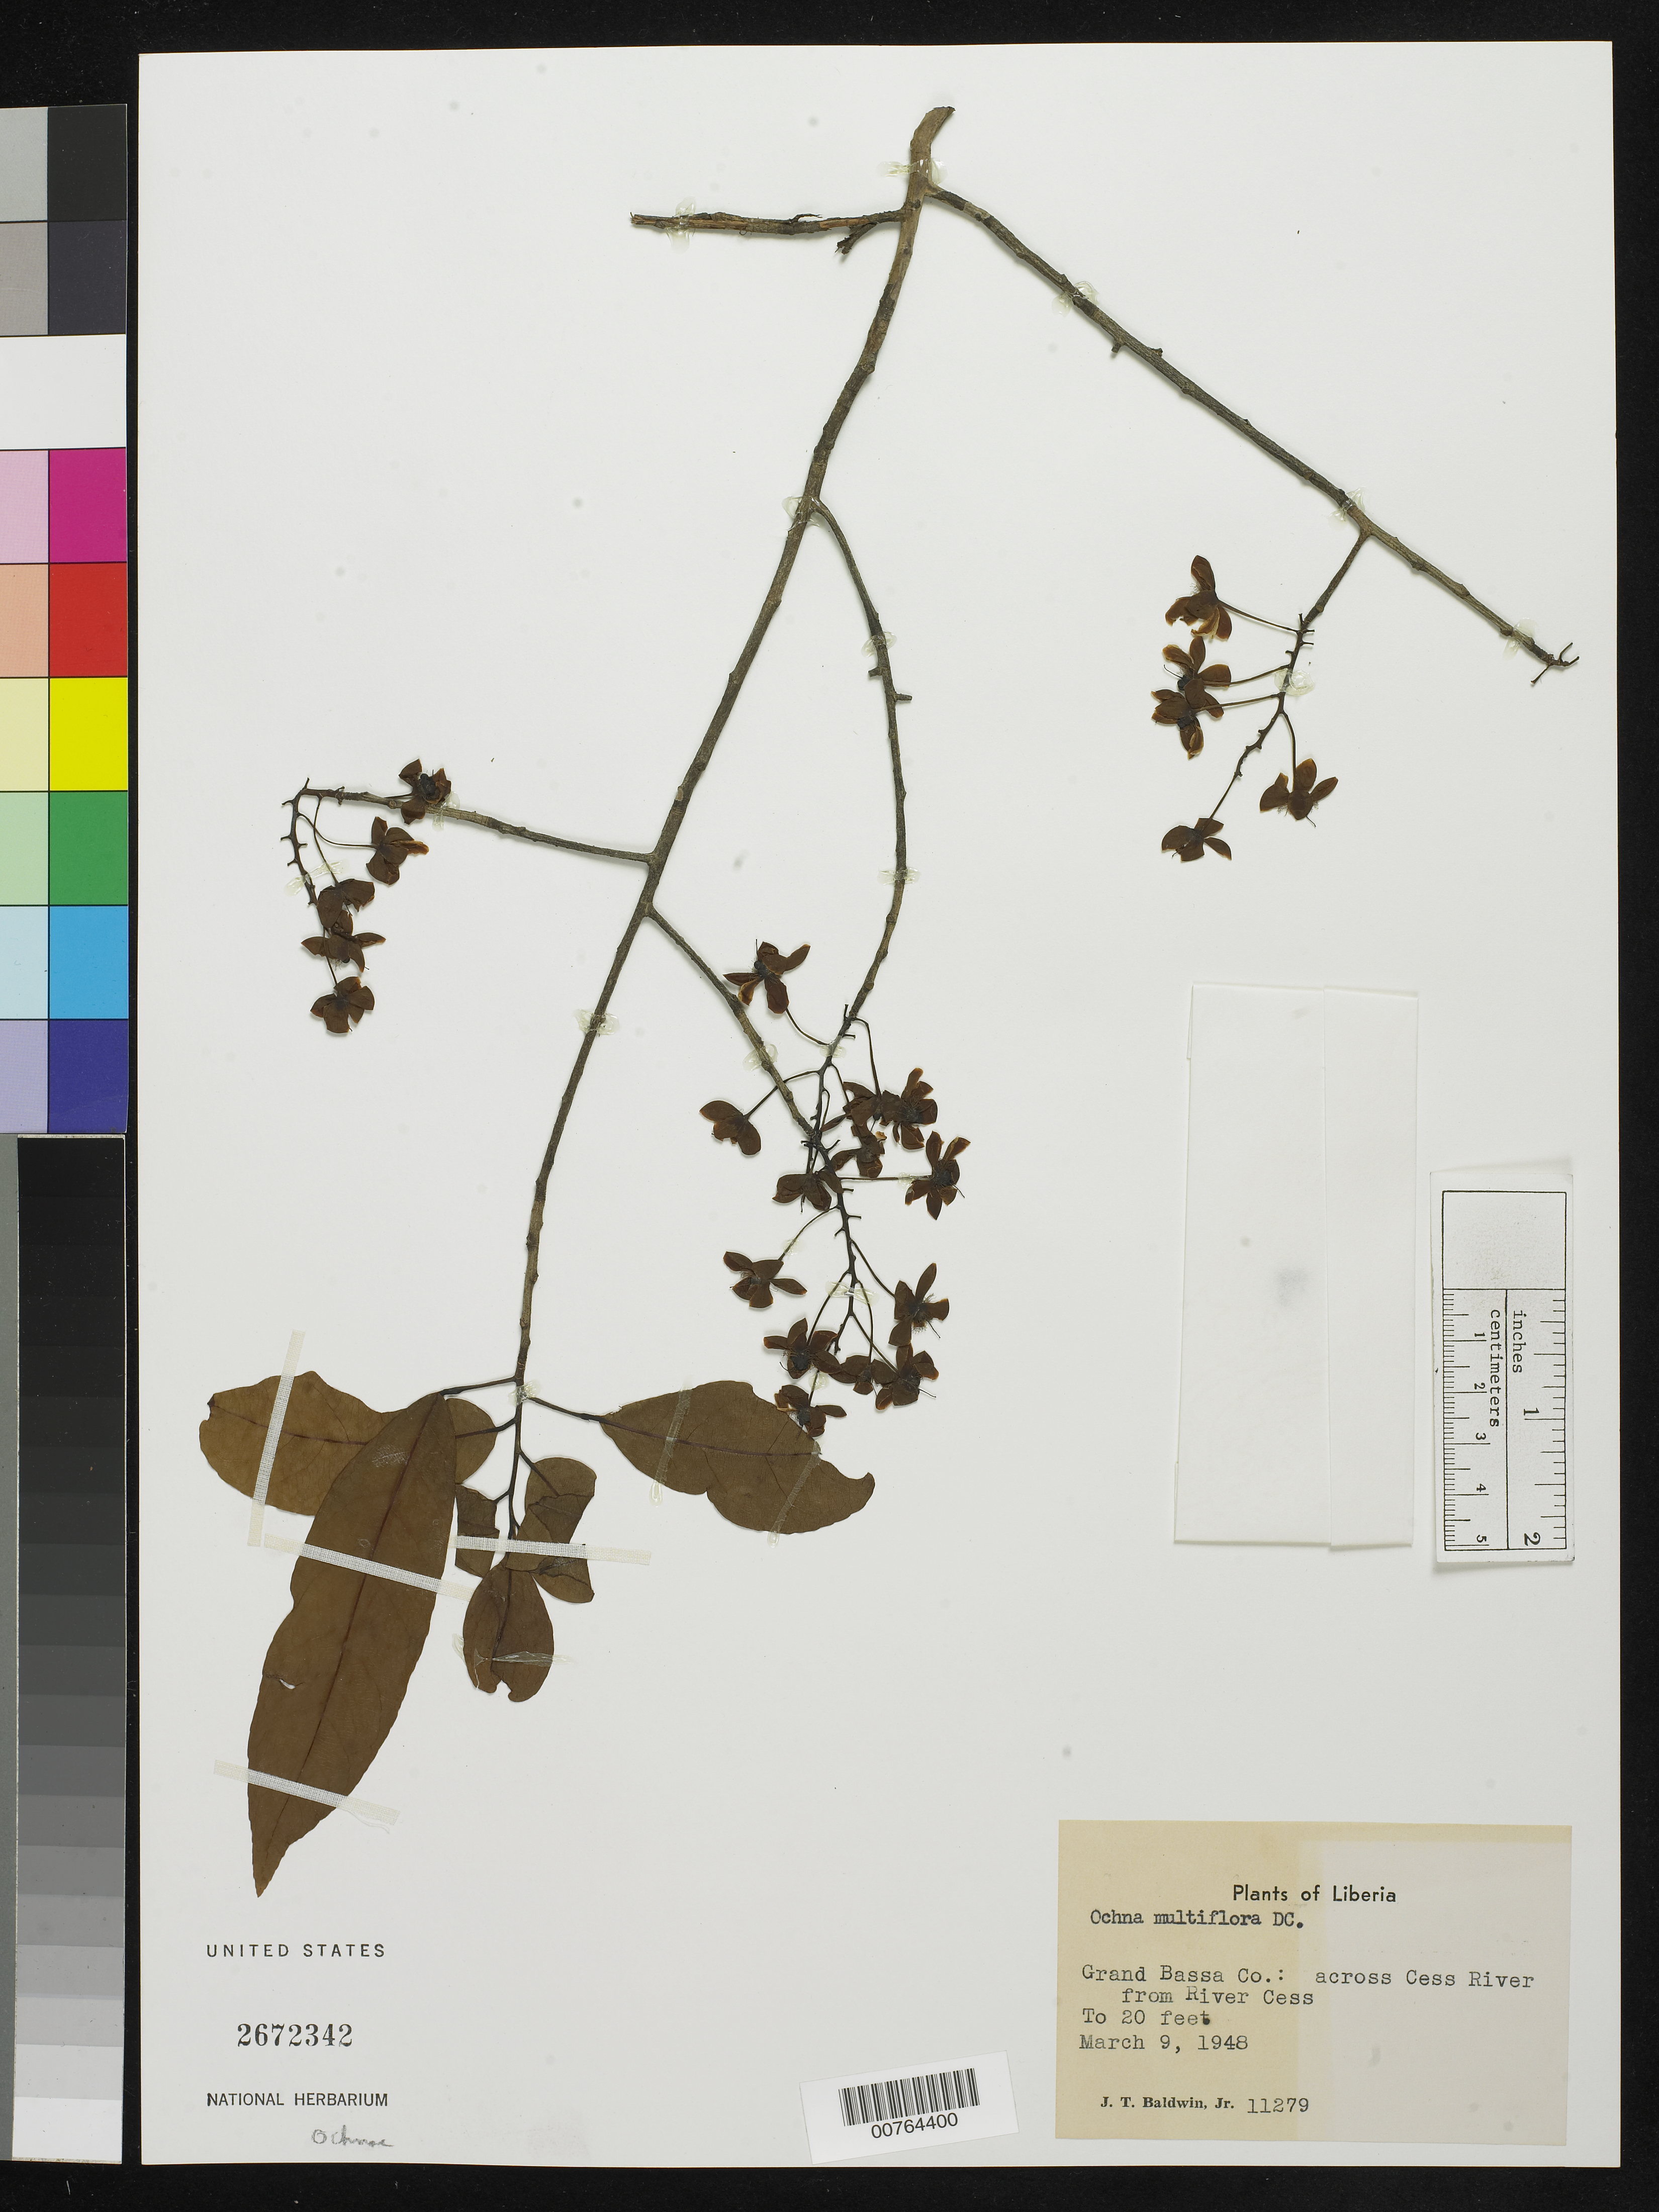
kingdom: Plantae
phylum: Tracheophyta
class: Magnoliopsida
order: Malpighiales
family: Ochnaceae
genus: Ouratea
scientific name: Ouratea multiflora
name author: DC.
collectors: J. T. Baldwin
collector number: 11279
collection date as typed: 09 Mar 1948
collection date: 1948-03-09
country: Liberia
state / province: Grand Bassa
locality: Across Cess River from River Cess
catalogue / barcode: US 2672342